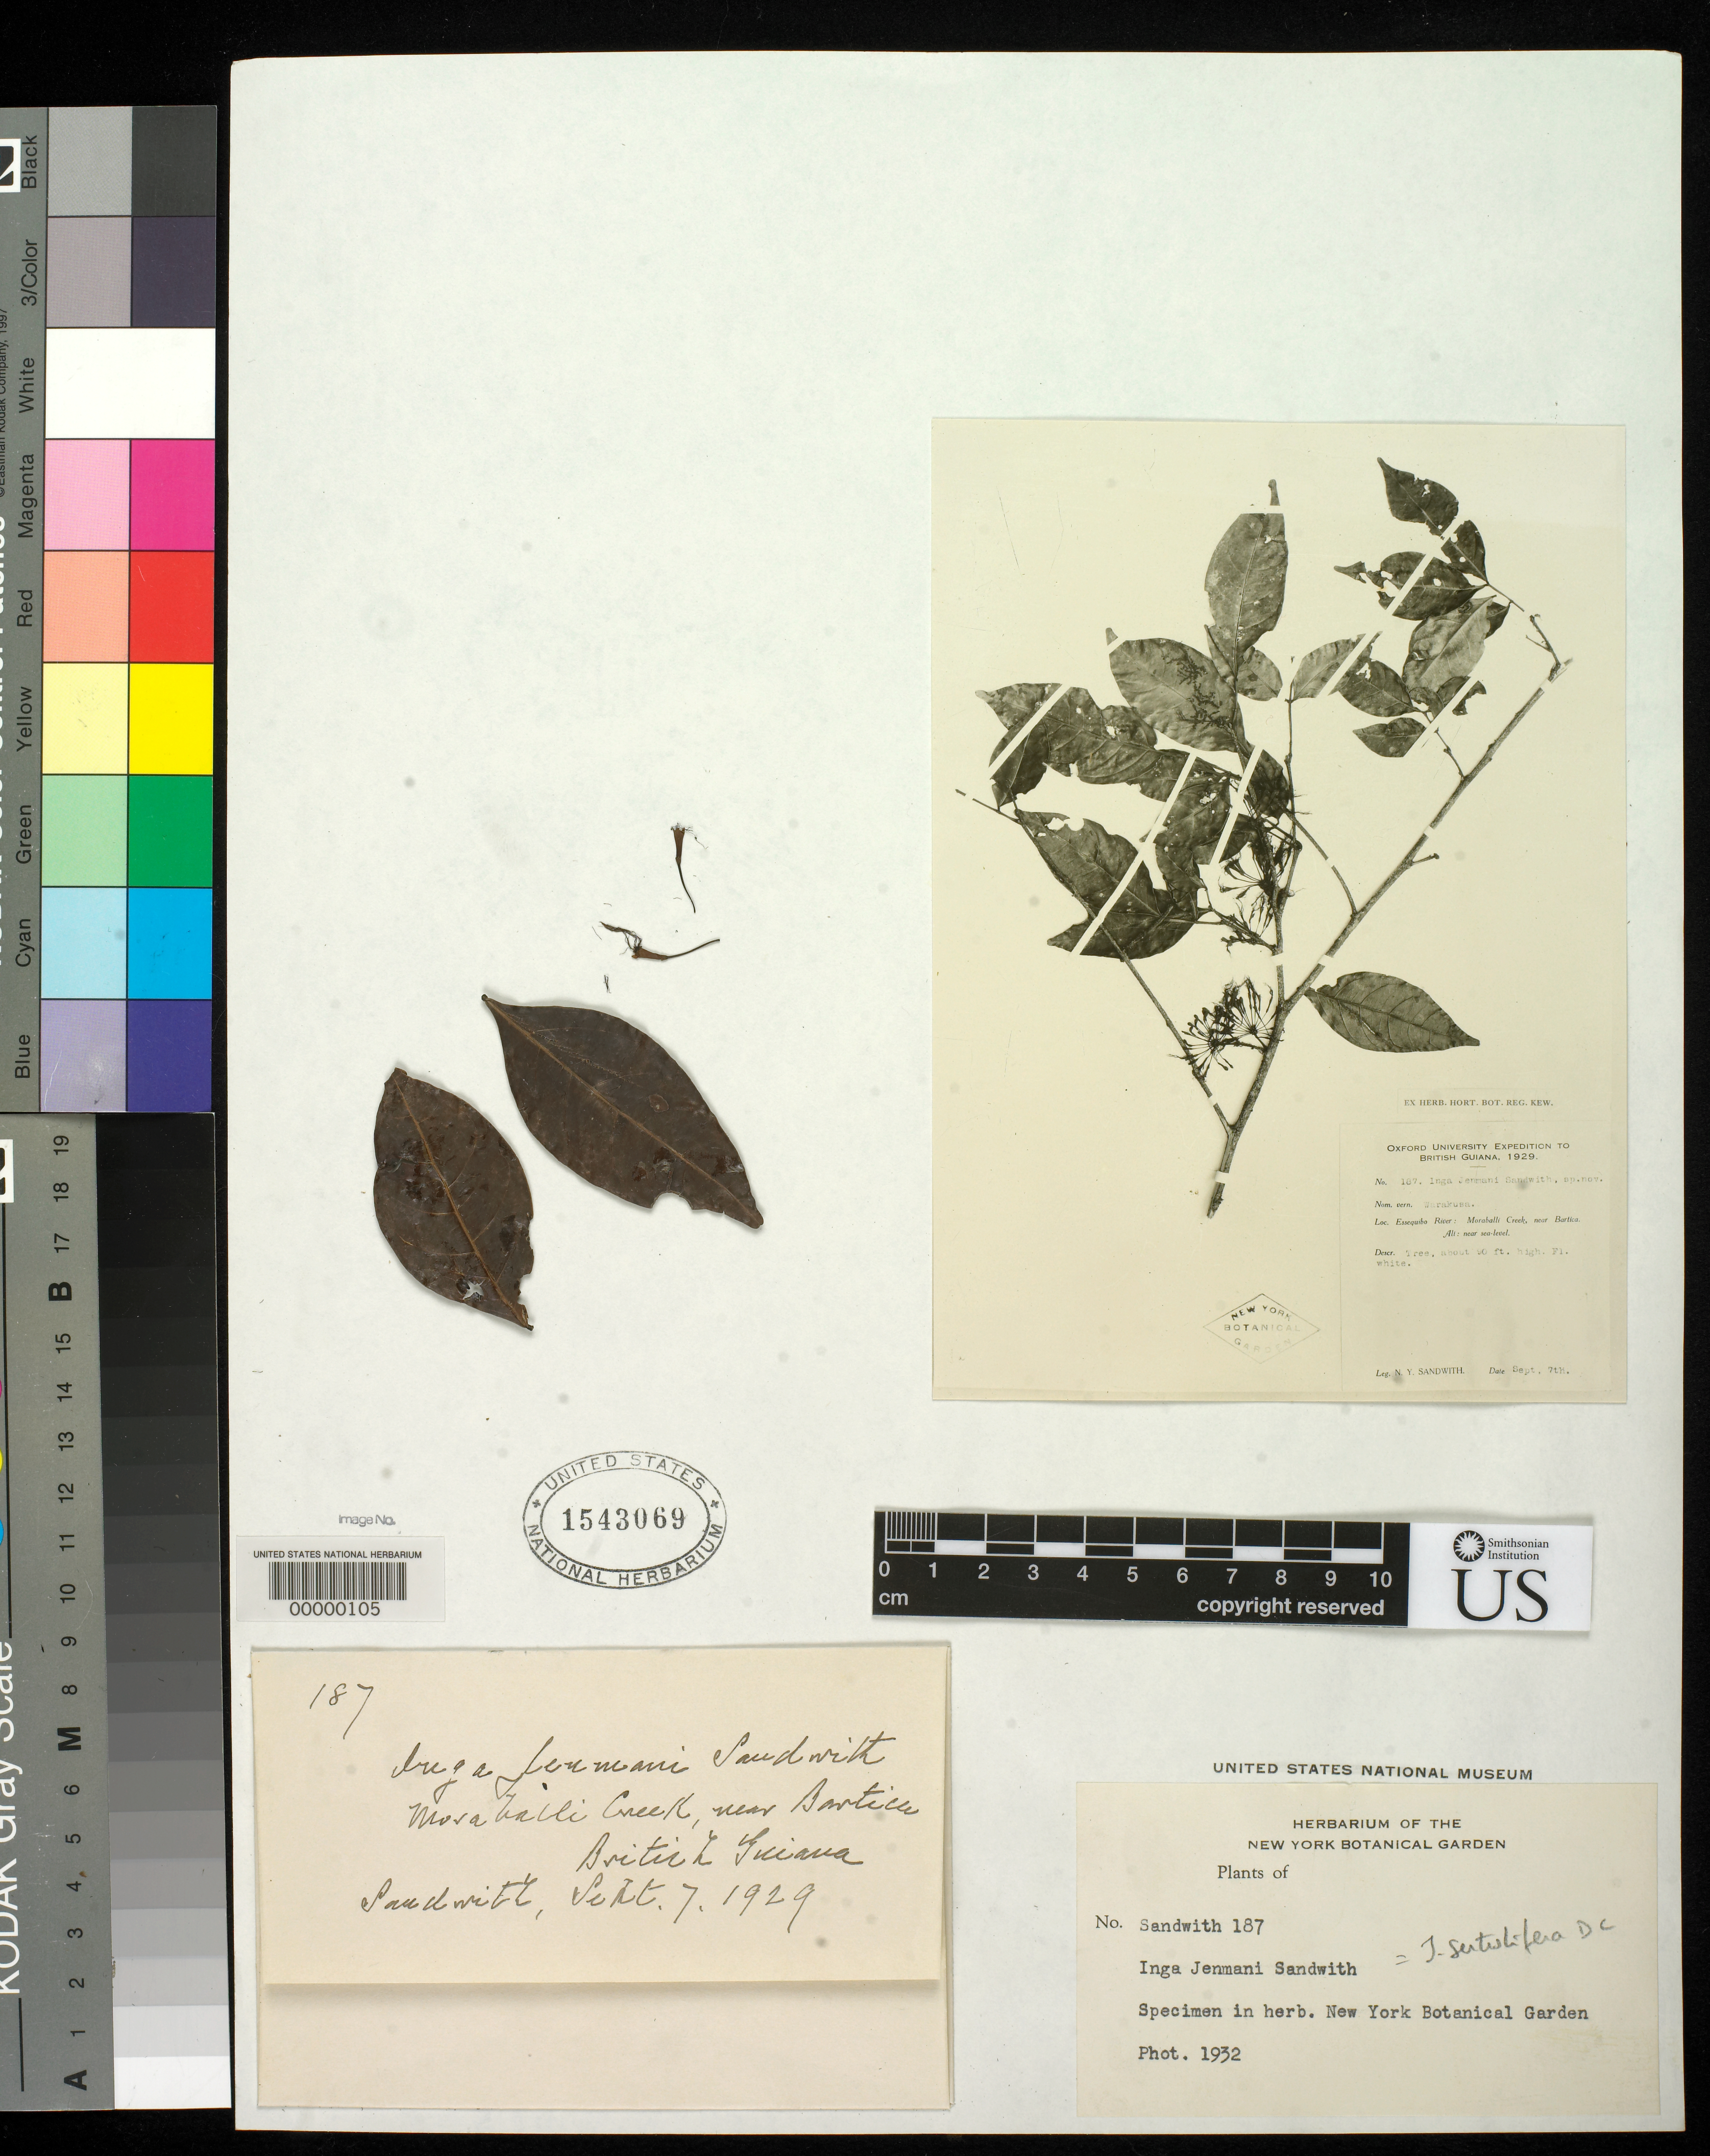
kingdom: Plantae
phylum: Tracheophyta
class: Magnoliopsida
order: Fabales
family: Fabaceae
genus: Inga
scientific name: Inga jenmanii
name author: Sandwith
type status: Type Fragment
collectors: N. Y. Sandwith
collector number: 187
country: Guyana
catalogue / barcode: US 1543069